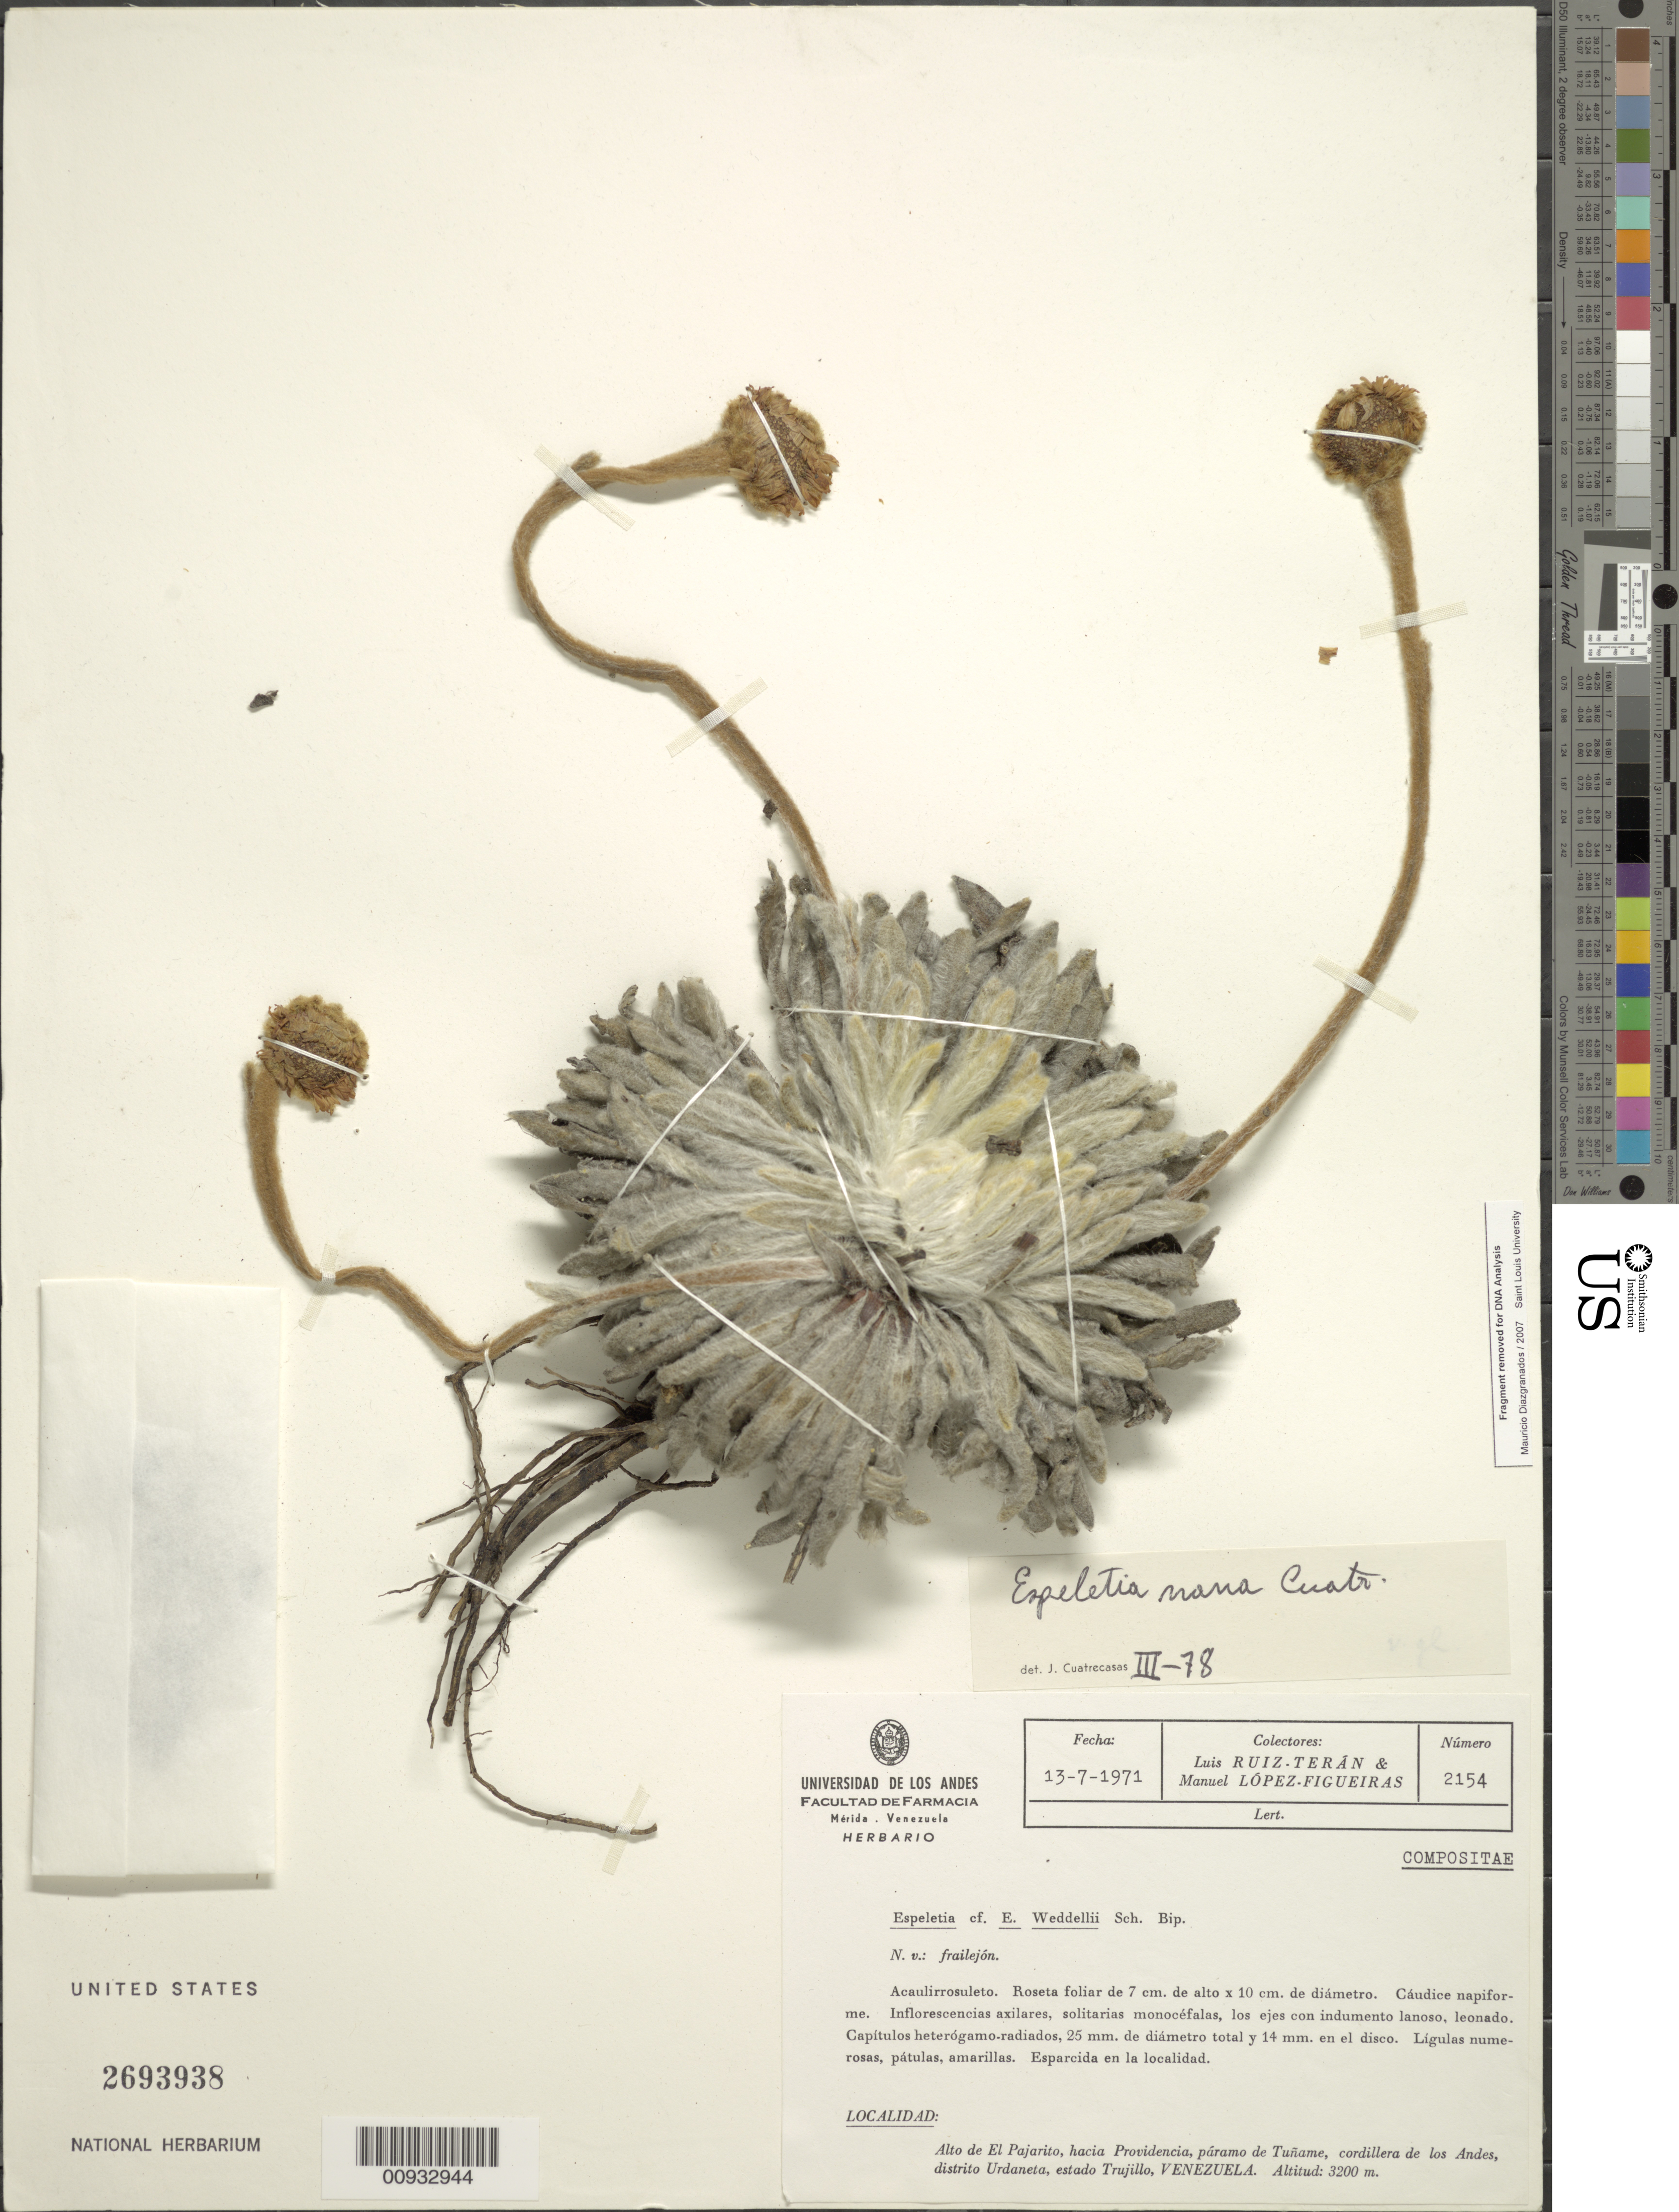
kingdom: Plantae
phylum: Tracheophyta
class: Magnoliopsida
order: Asterales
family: Asteraceae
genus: Espeletia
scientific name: Espeletia nana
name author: Cuatrec.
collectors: L. Teran & M. López Figueiras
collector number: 2154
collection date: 1971-07-13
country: Venezuela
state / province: Trujillo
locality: Alto de El Pajarito, hacia Providencia, paramo de Tuname, Cordillera de Los Andes, Distrito Urdaneta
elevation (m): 3200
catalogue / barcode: US 2693938